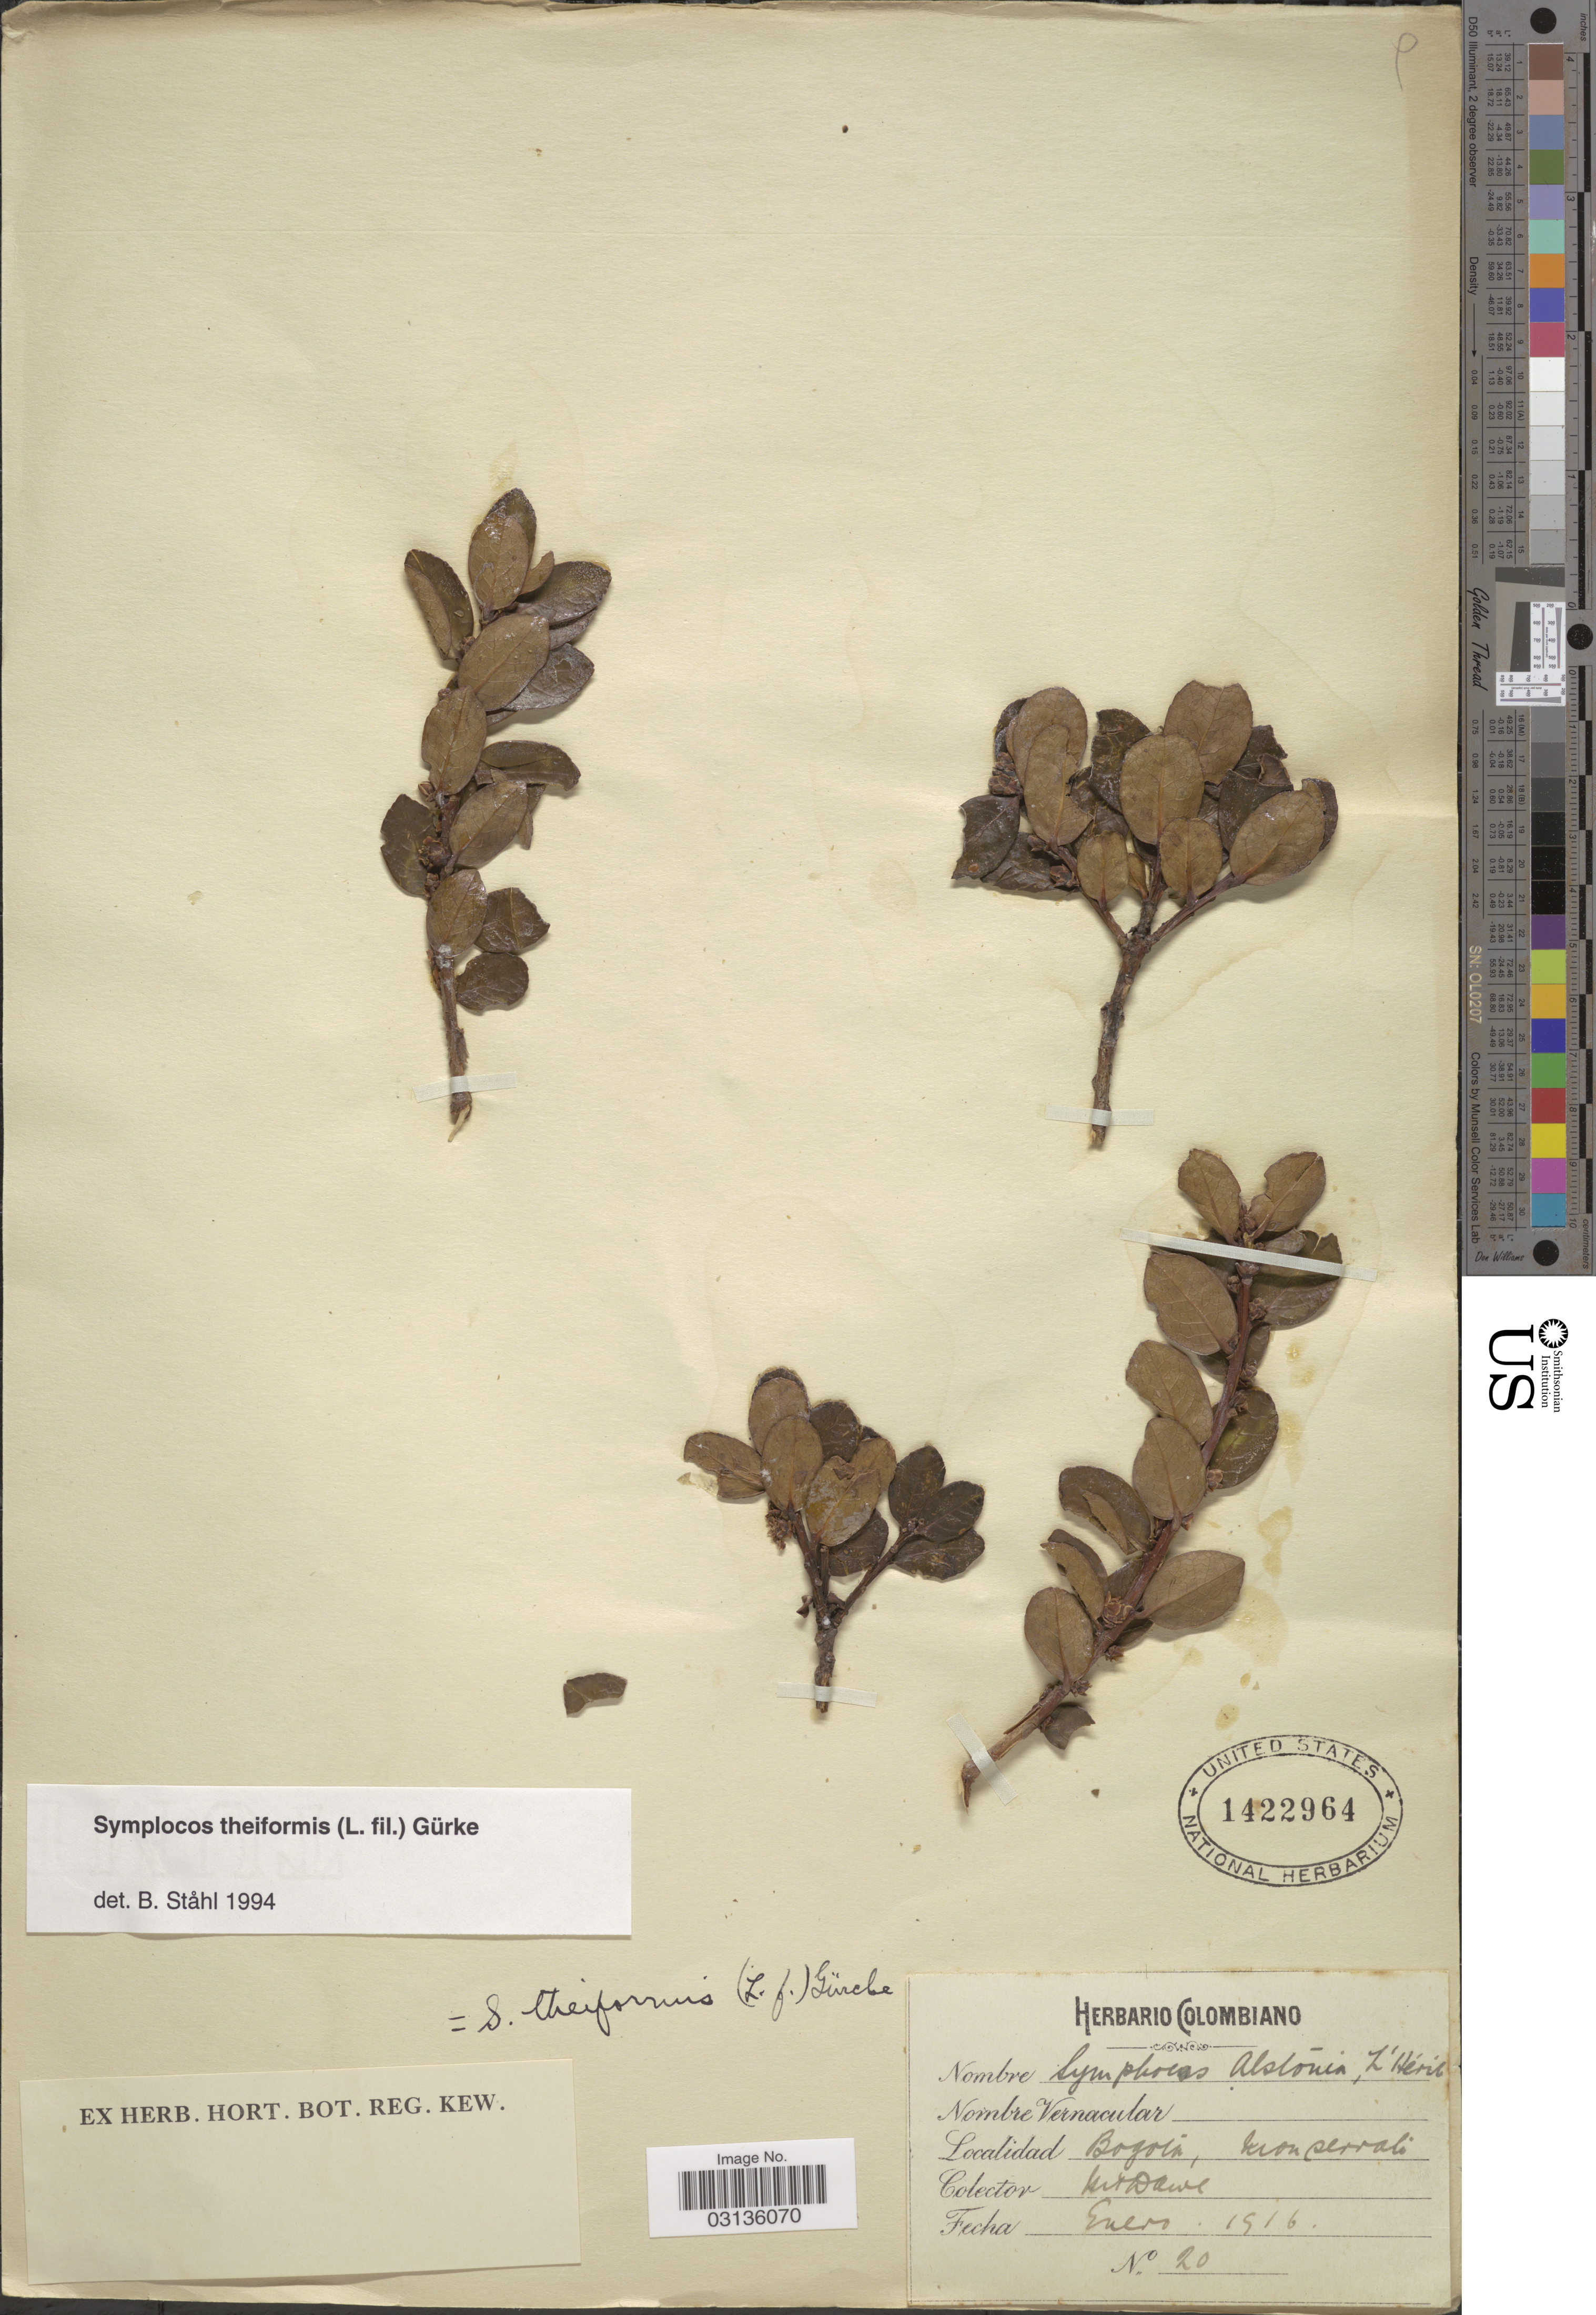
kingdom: Plantae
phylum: Tracheophyta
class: Magnoliopsida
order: Ericales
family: Symplocaceae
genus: Symplocos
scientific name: Symplocos theiformis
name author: (L. f.) Oken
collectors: M. T. Dawe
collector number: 20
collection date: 1916-01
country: Colombia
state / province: Bogota D.C.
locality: Bogota, Montserrate.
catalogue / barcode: US 1422964